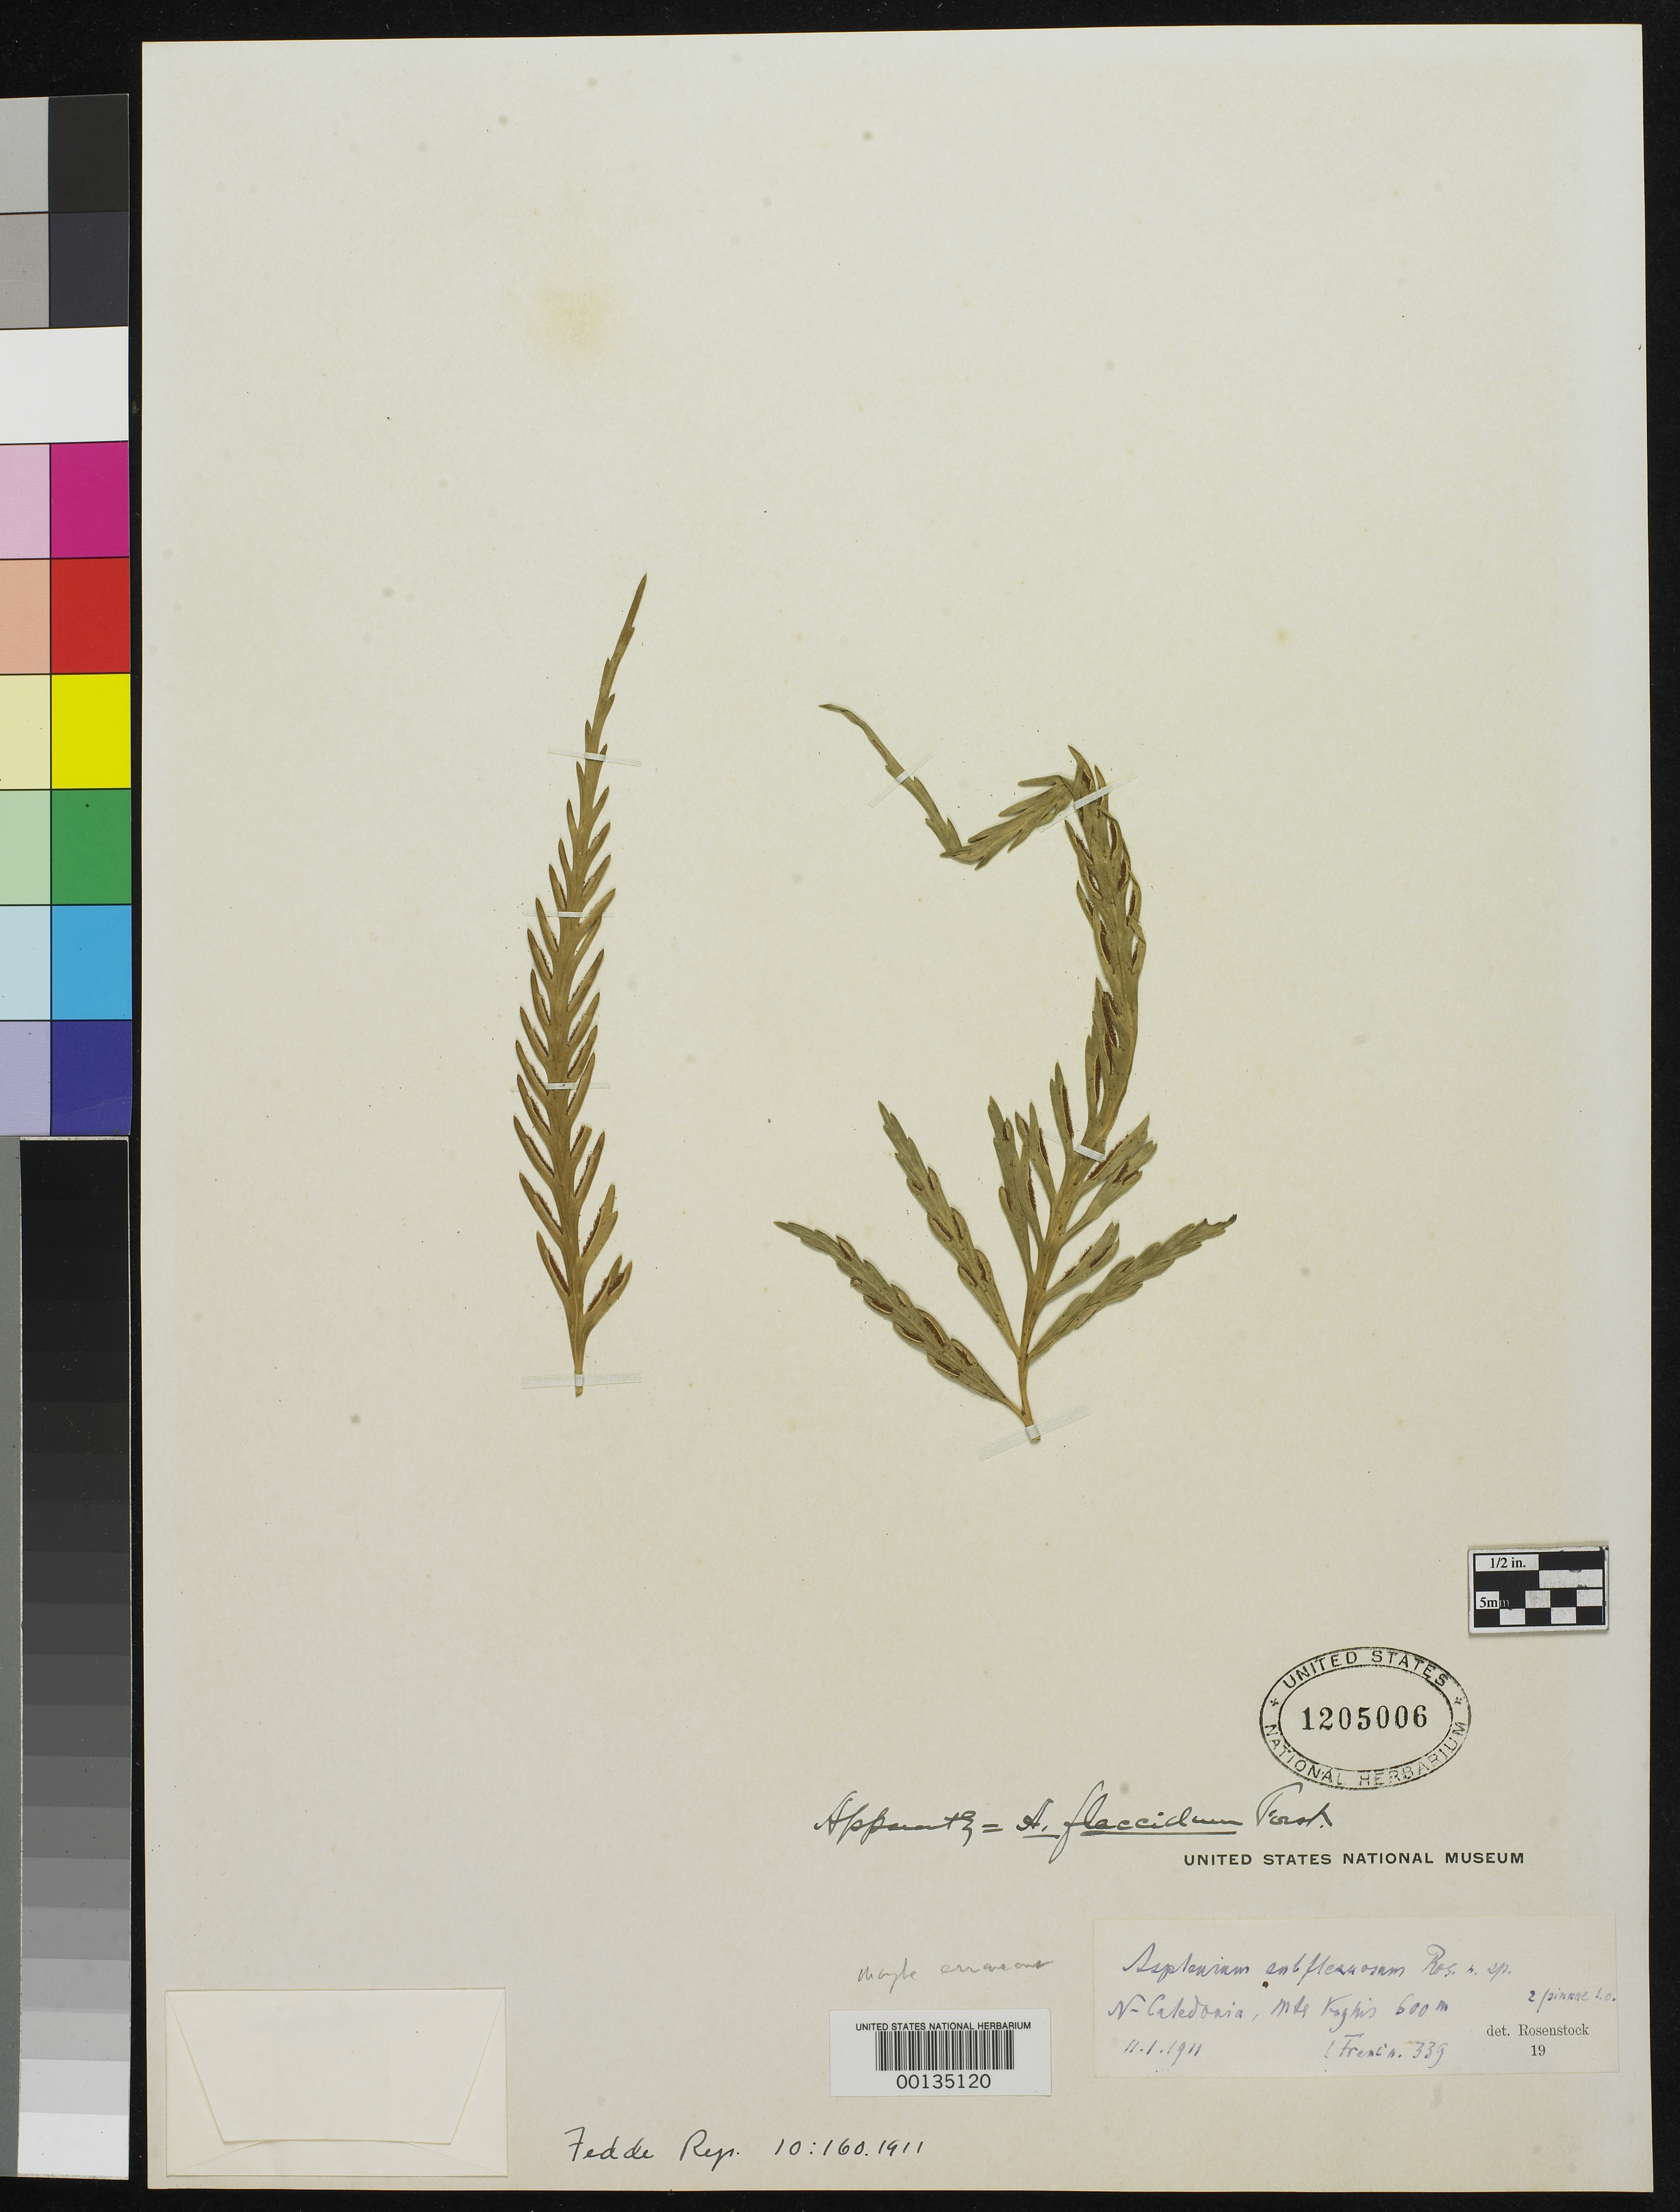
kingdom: Plantae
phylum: Tracheophyta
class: Polypodiopsida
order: Polypodiales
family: Aspleniaceae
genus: Asplenium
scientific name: Asplenium subflexuosum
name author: Rosenst.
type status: Isotype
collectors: I. Franc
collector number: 339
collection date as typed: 11 Jan 1911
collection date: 1911-01-11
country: New Caledonia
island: New Caledonia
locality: Montibus Koghi.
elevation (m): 600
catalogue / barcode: US 1205006